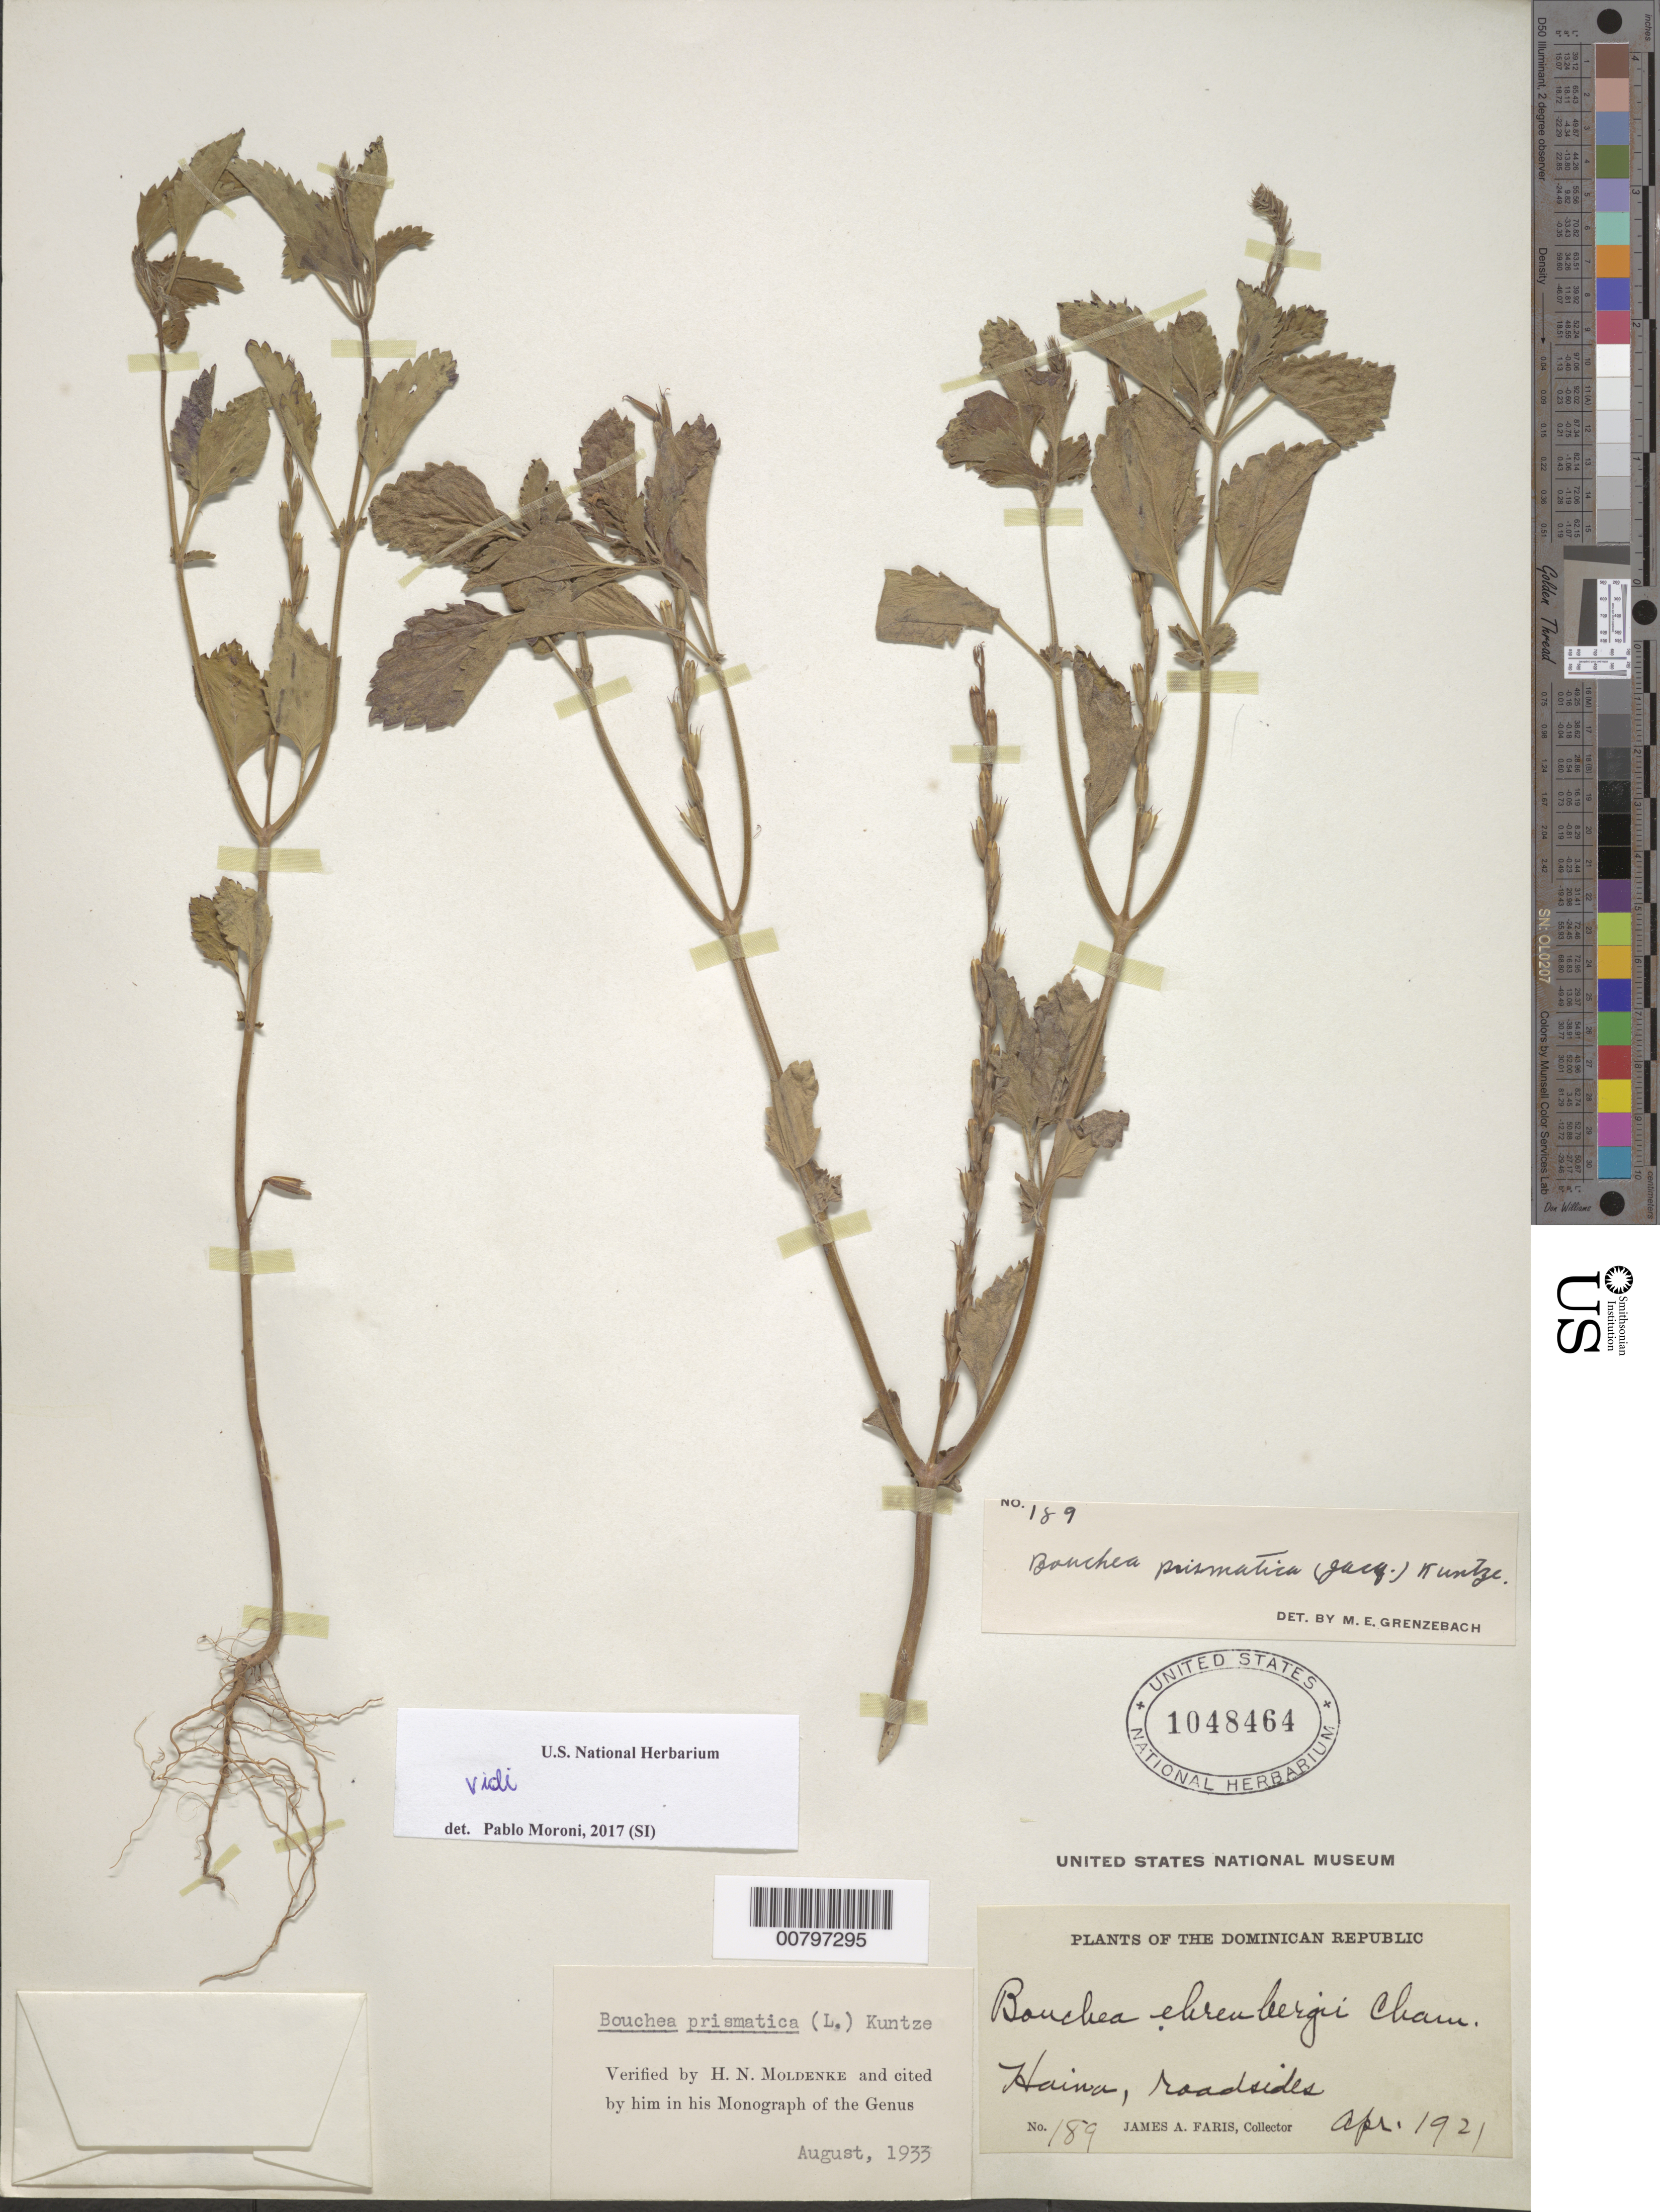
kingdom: Plantae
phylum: Tracheophyta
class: Magnoliopsida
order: Lamiales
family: Verbenaceae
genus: Bouchea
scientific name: Bouchea prismatica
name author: (L.) Kuntze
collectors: J. Faris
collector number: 189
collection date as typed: Apr 1921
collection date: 1921-04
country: Dominican Republic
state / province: San Cristóbal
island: Hispaniola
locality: Haina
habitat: Roadside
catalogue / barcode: US 1048464